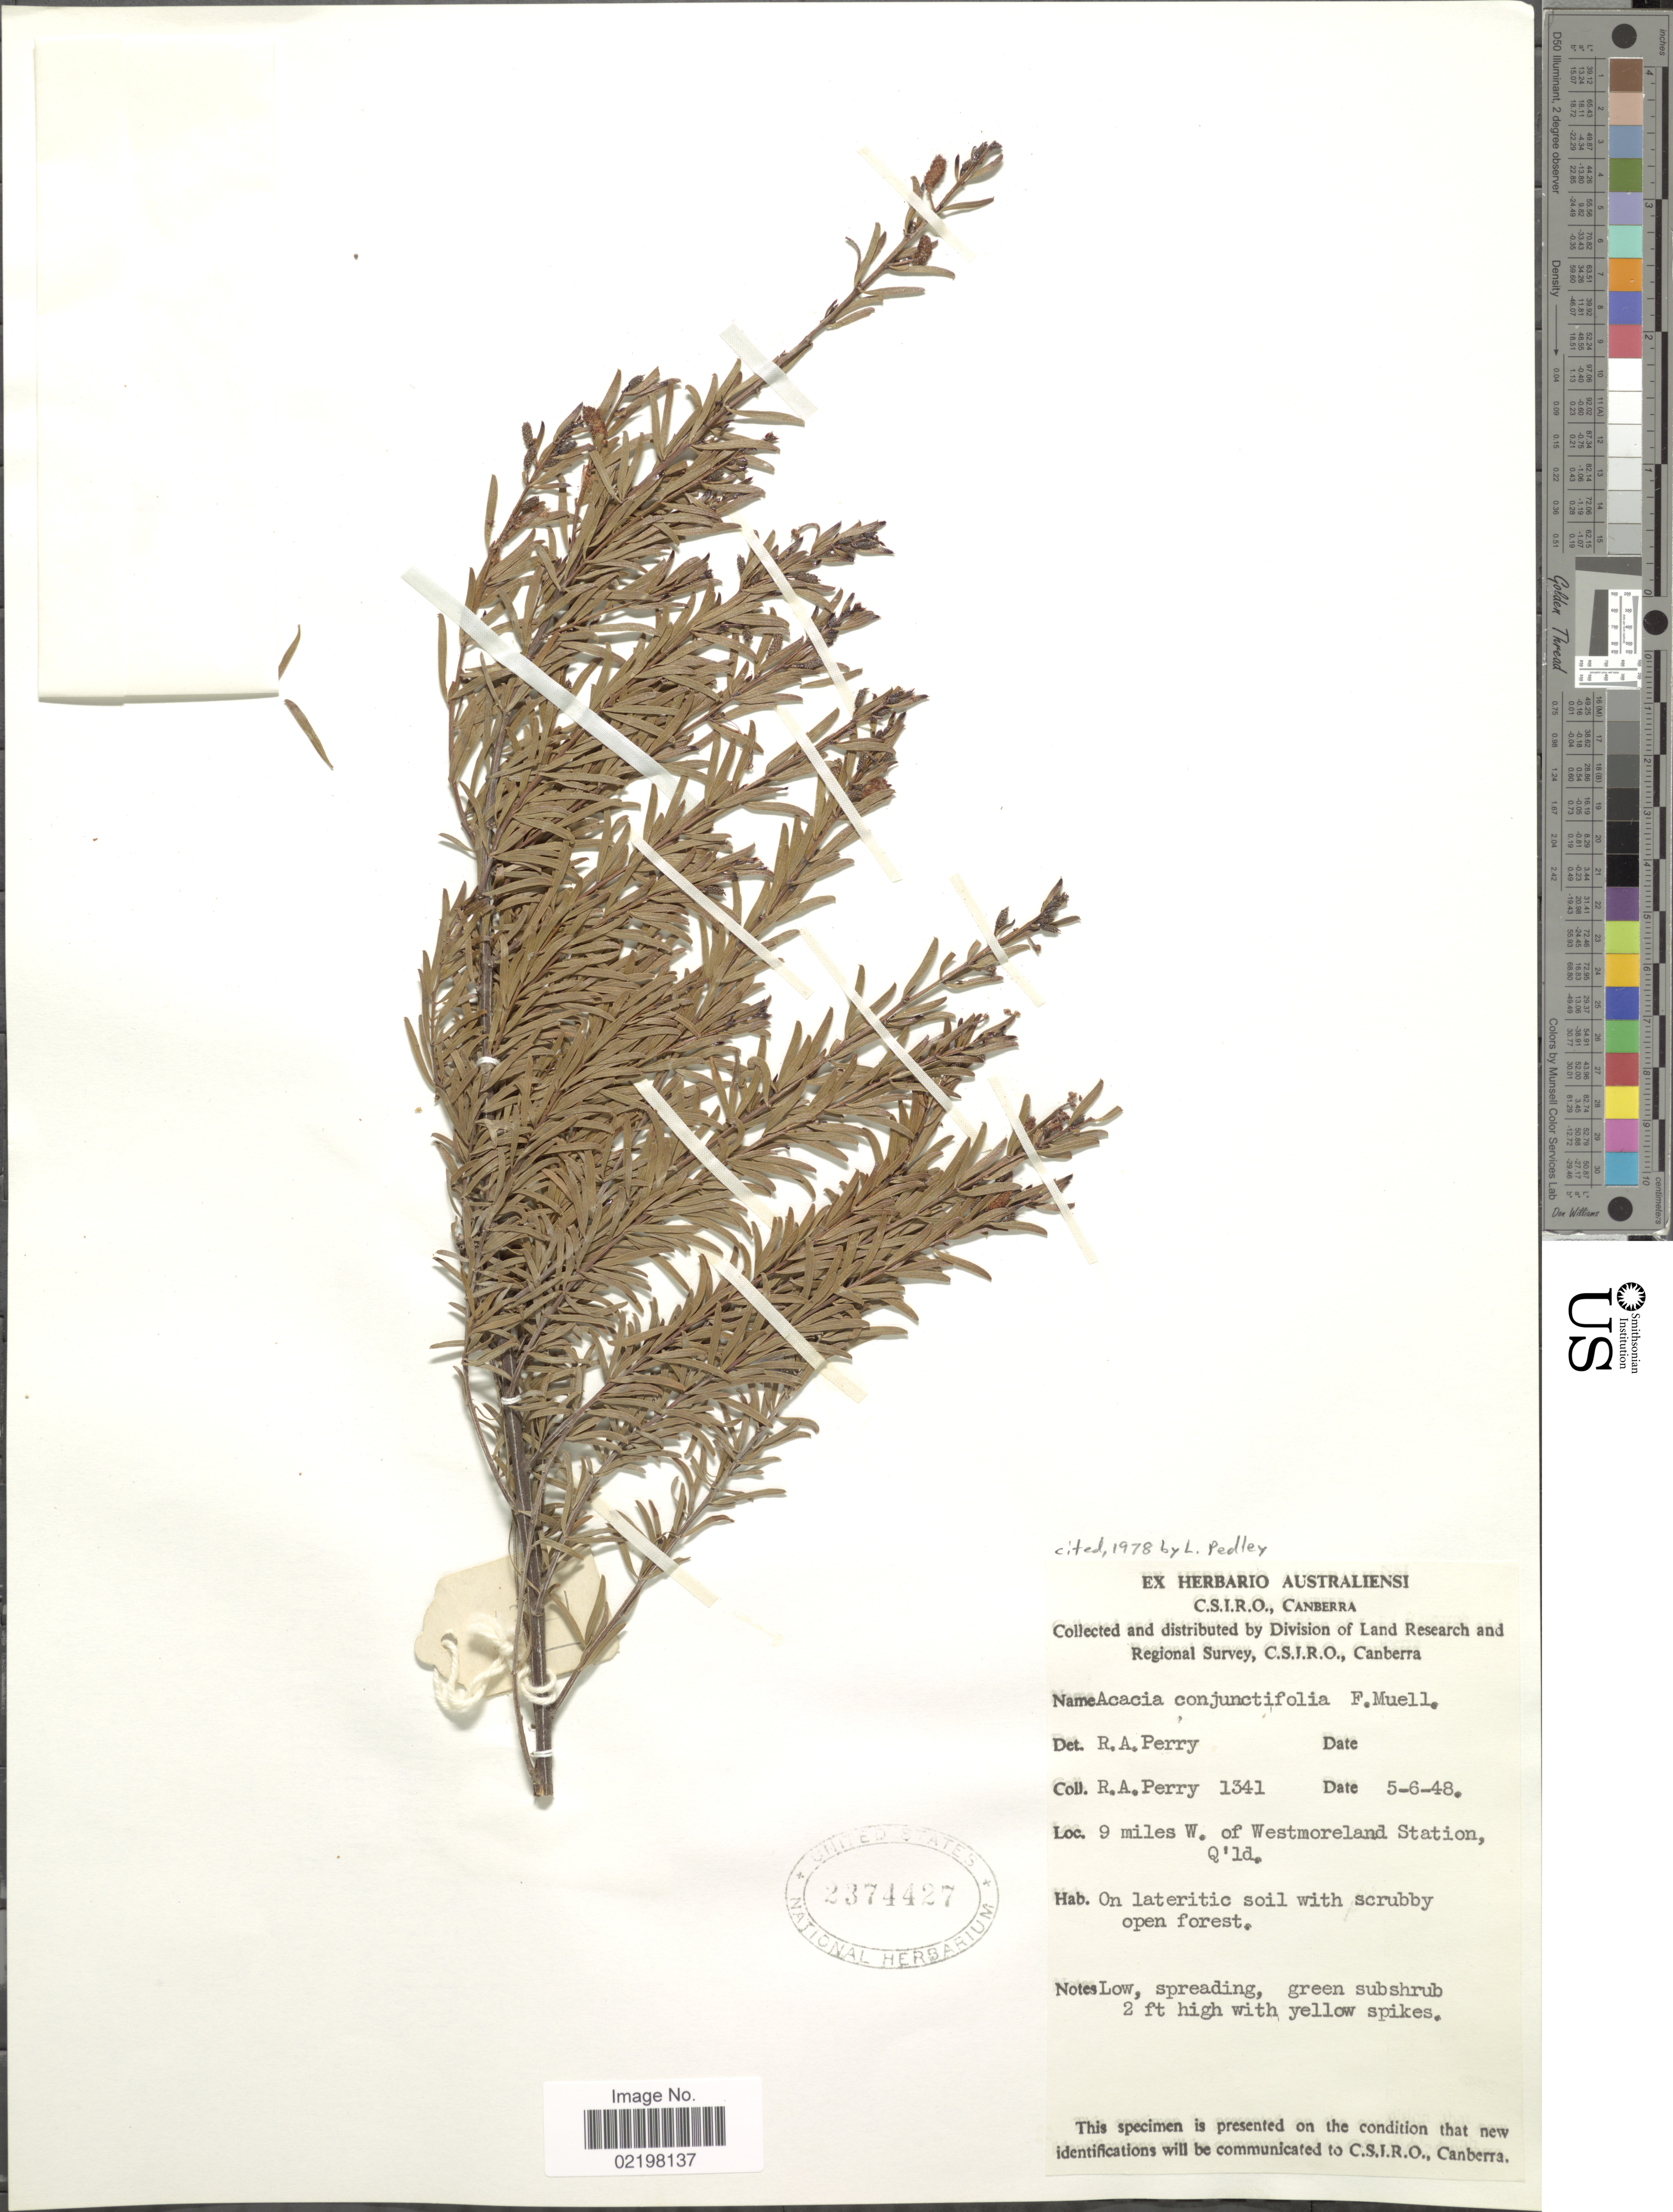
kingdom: Plantae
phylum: Tracheophyta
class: Magnoliopsida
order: Fabales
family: Fabaceae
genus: Acacia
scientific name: Acacia conjunctifolia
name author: F. Muell.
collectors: Perry, R. A.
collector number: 1341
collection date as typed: Transcribed d/m/y: 5/6/48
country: Australia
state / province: Queensland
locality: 9 miles W. of Westmoreland Station, Q' ld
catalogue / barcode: US 2374427